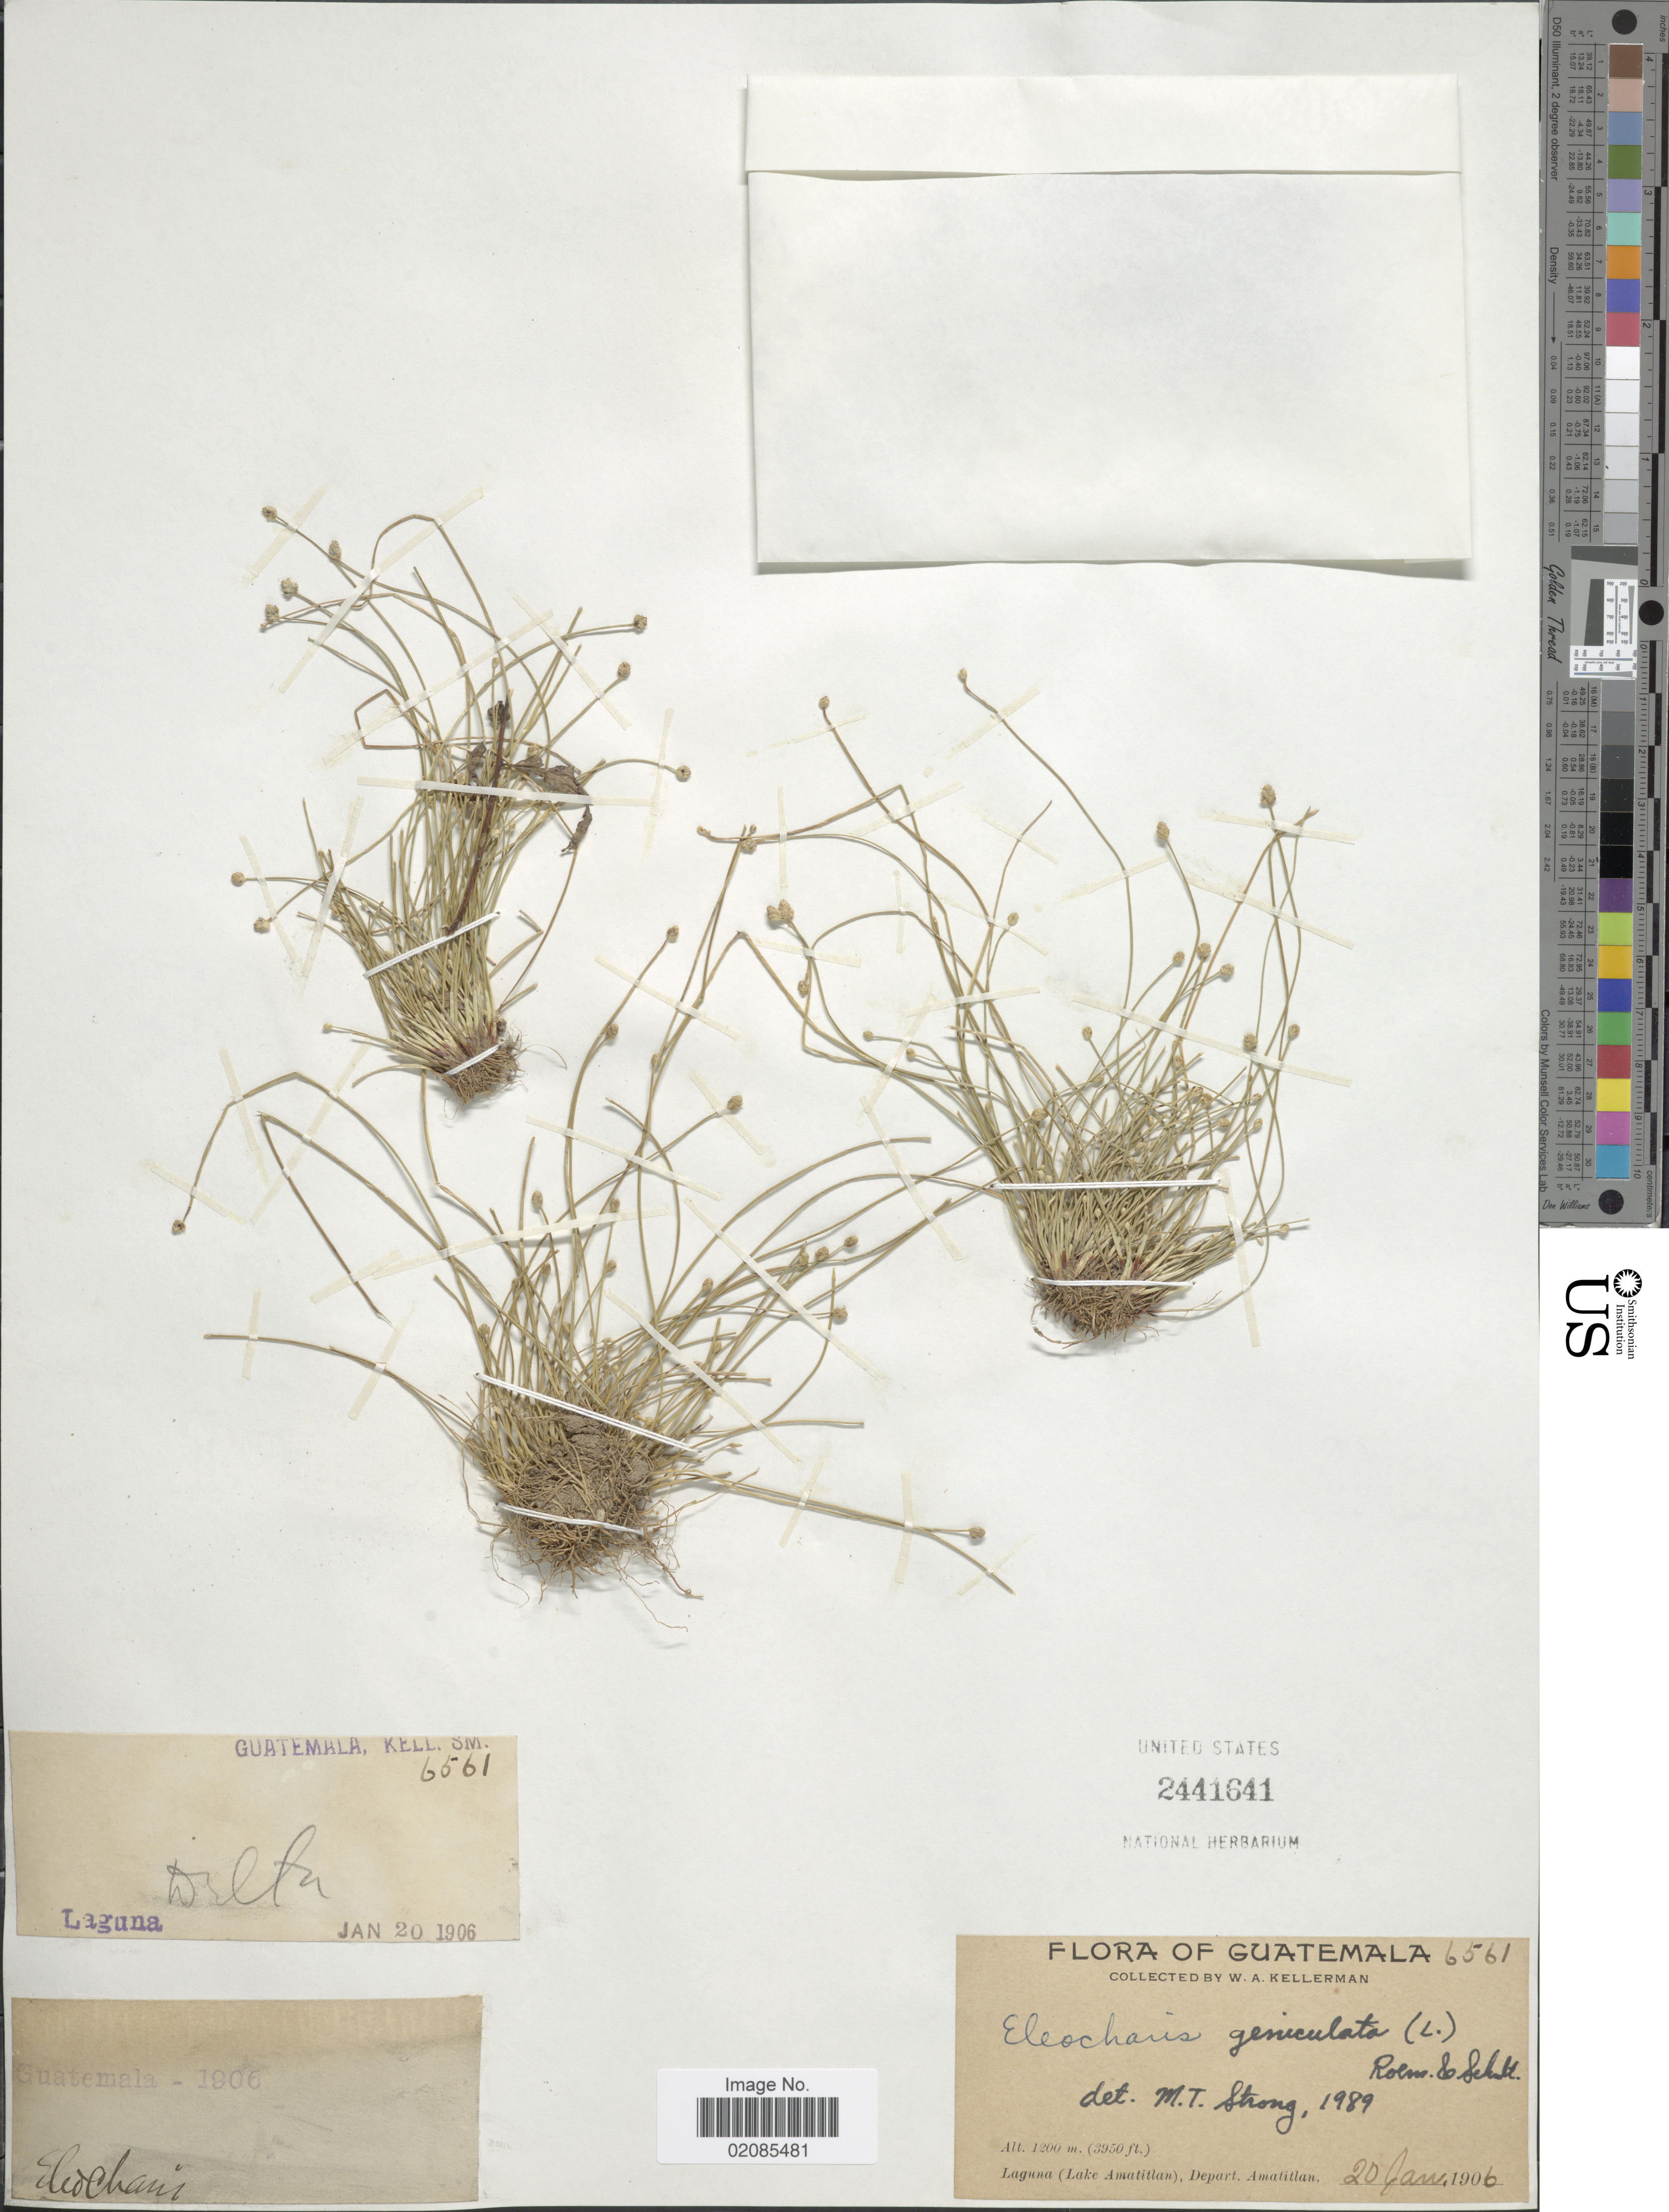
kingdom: Plantae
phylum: Tracheophyta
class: Liliopsida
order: Poales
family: Cyperaceae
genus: Eleocharis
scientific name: Eleocharis geniculata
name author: (L.) Roem. & Schult.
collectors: W. Kellerman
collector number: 6561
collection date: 1906-01-20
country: Guatemala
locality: Laguna (Lake Amatitlan), Depart. Amatitlan, Delta.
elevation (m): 1200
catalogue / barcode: US 2441641